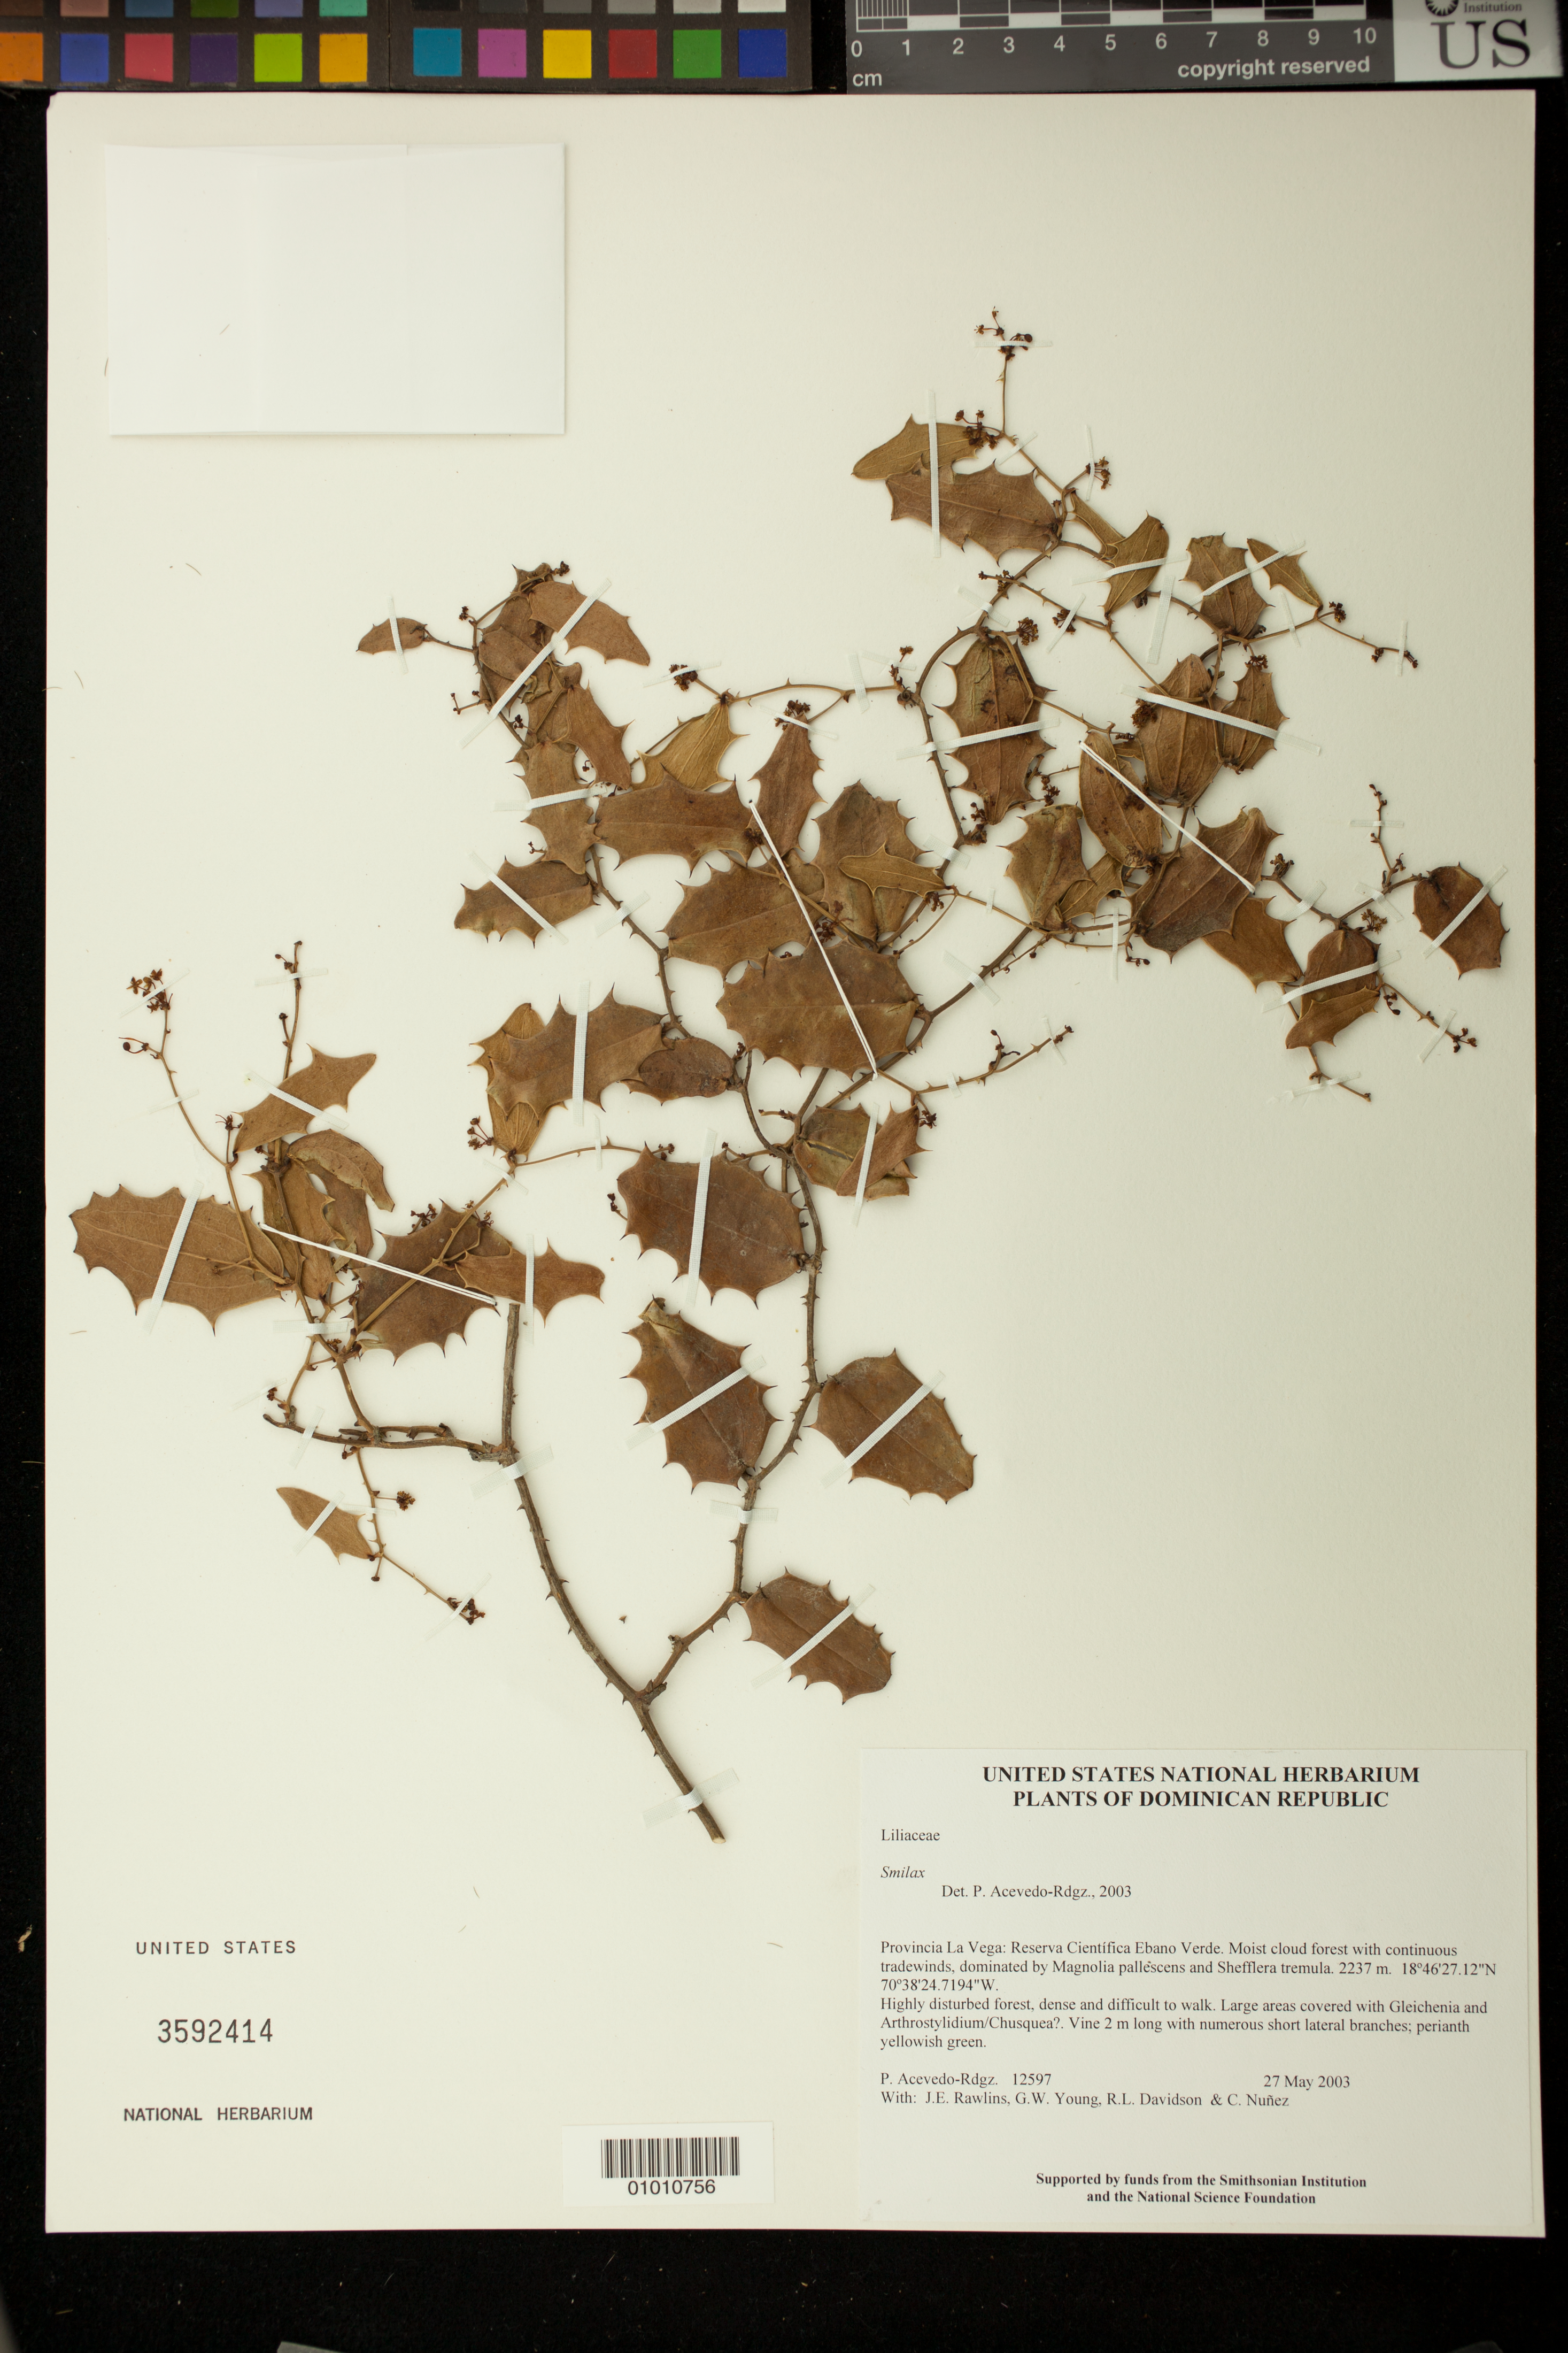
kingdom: Plantae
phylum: Tracheophyta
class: Liliopsida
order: Liliales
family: Smilacaceae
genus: Smilax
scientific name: Smilax ilicifolia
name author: Desv. ex Ham.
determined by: Acevedo-Rodriguez, P., (US), Smithsonian Institution - National Museum of Natural History (UNITED STATES)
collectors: P. Acevedo-Rodr., J. Rawlins, G. Young, R. Davidson & C. Nunez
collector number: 12597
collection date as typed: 27 May 2003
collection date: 2003-05-27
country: Dominican Republic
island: Hispaniola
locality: Provincia La Vega: Reserva Científica Ebano Verde. Moist cloud forest with continuous tradewinds, dominated by Magnolia pallescens and Shefflera tremula.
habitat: Highly disturbed forest, dense and difficult to walk. Large areas covered with Gleichenia and Arthrostylidium/Chusquea?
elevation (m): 2237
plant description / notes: US, NY, K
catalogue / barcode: US 3592414